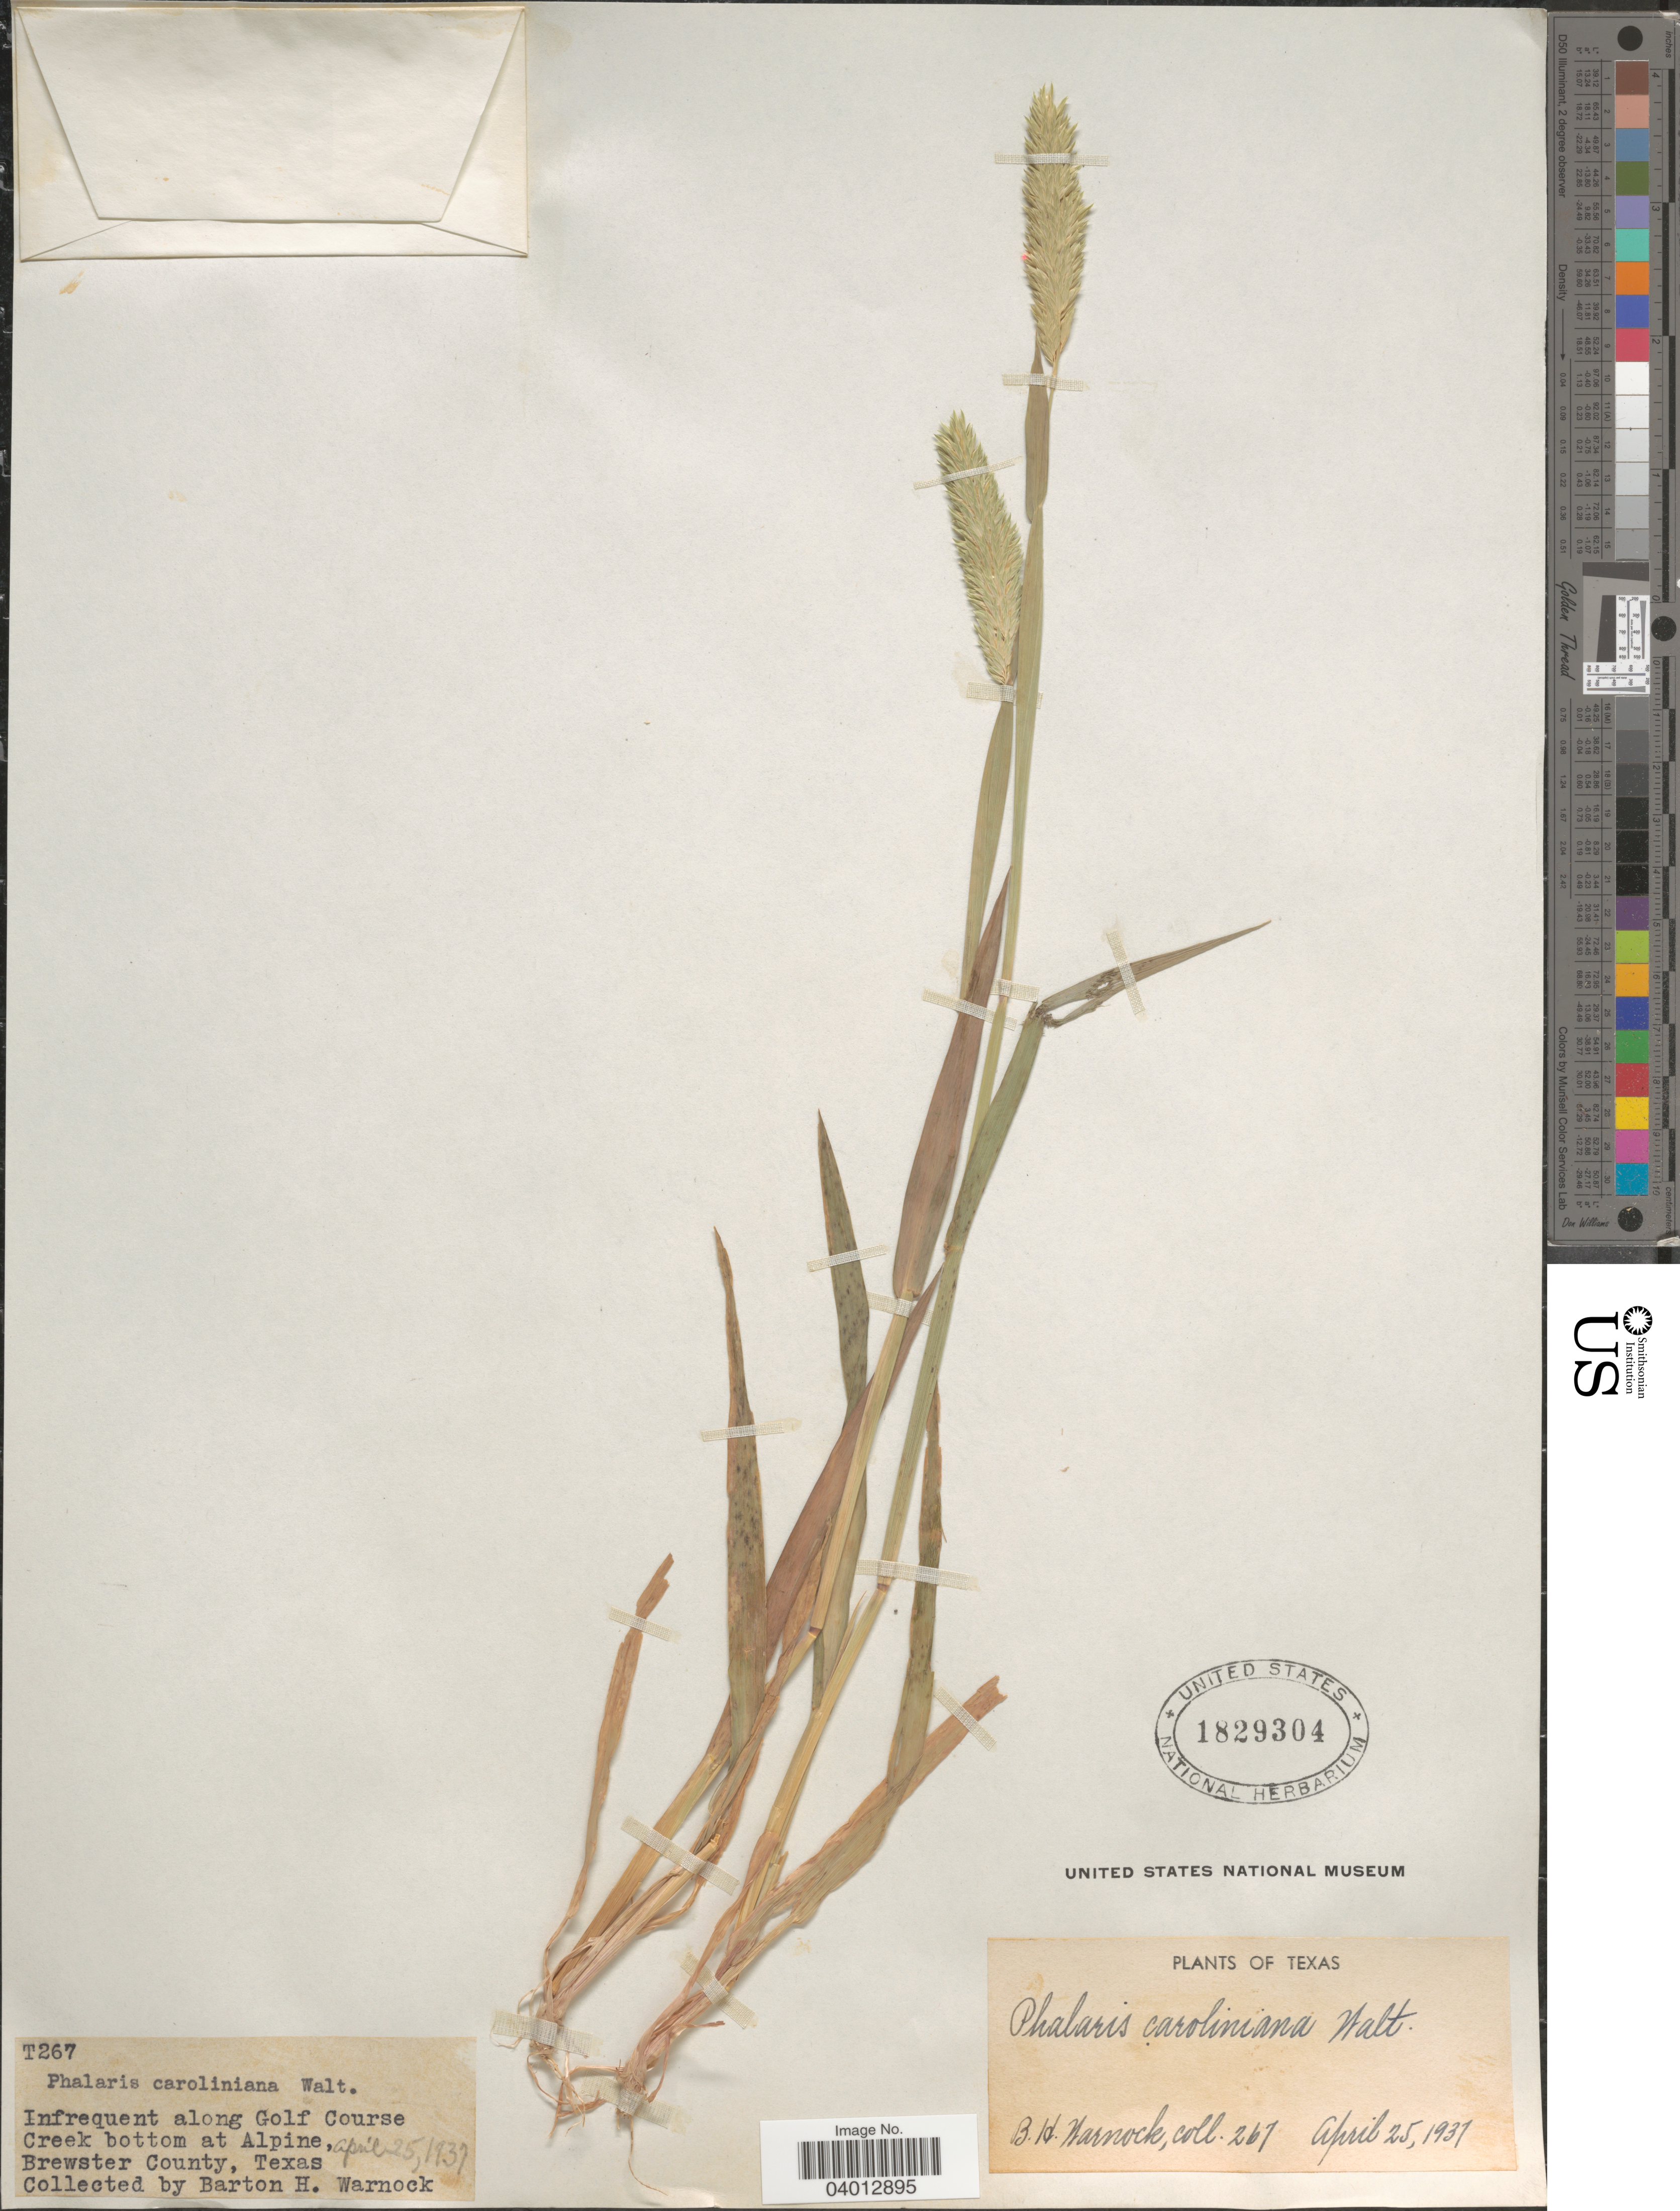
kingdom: Plantae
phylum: Tracheophyta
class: Liliopsida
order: Poales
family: Poaceae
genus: Phalaris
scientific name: Phalaris caroliniana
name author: Walter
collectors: B. H. Warnock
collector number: T267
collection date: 1937-04-25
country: United States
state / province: Texas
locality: Infrequent along Golf Course. Creek bottom at Alpine, Brewster County.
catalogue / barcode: US 1829304